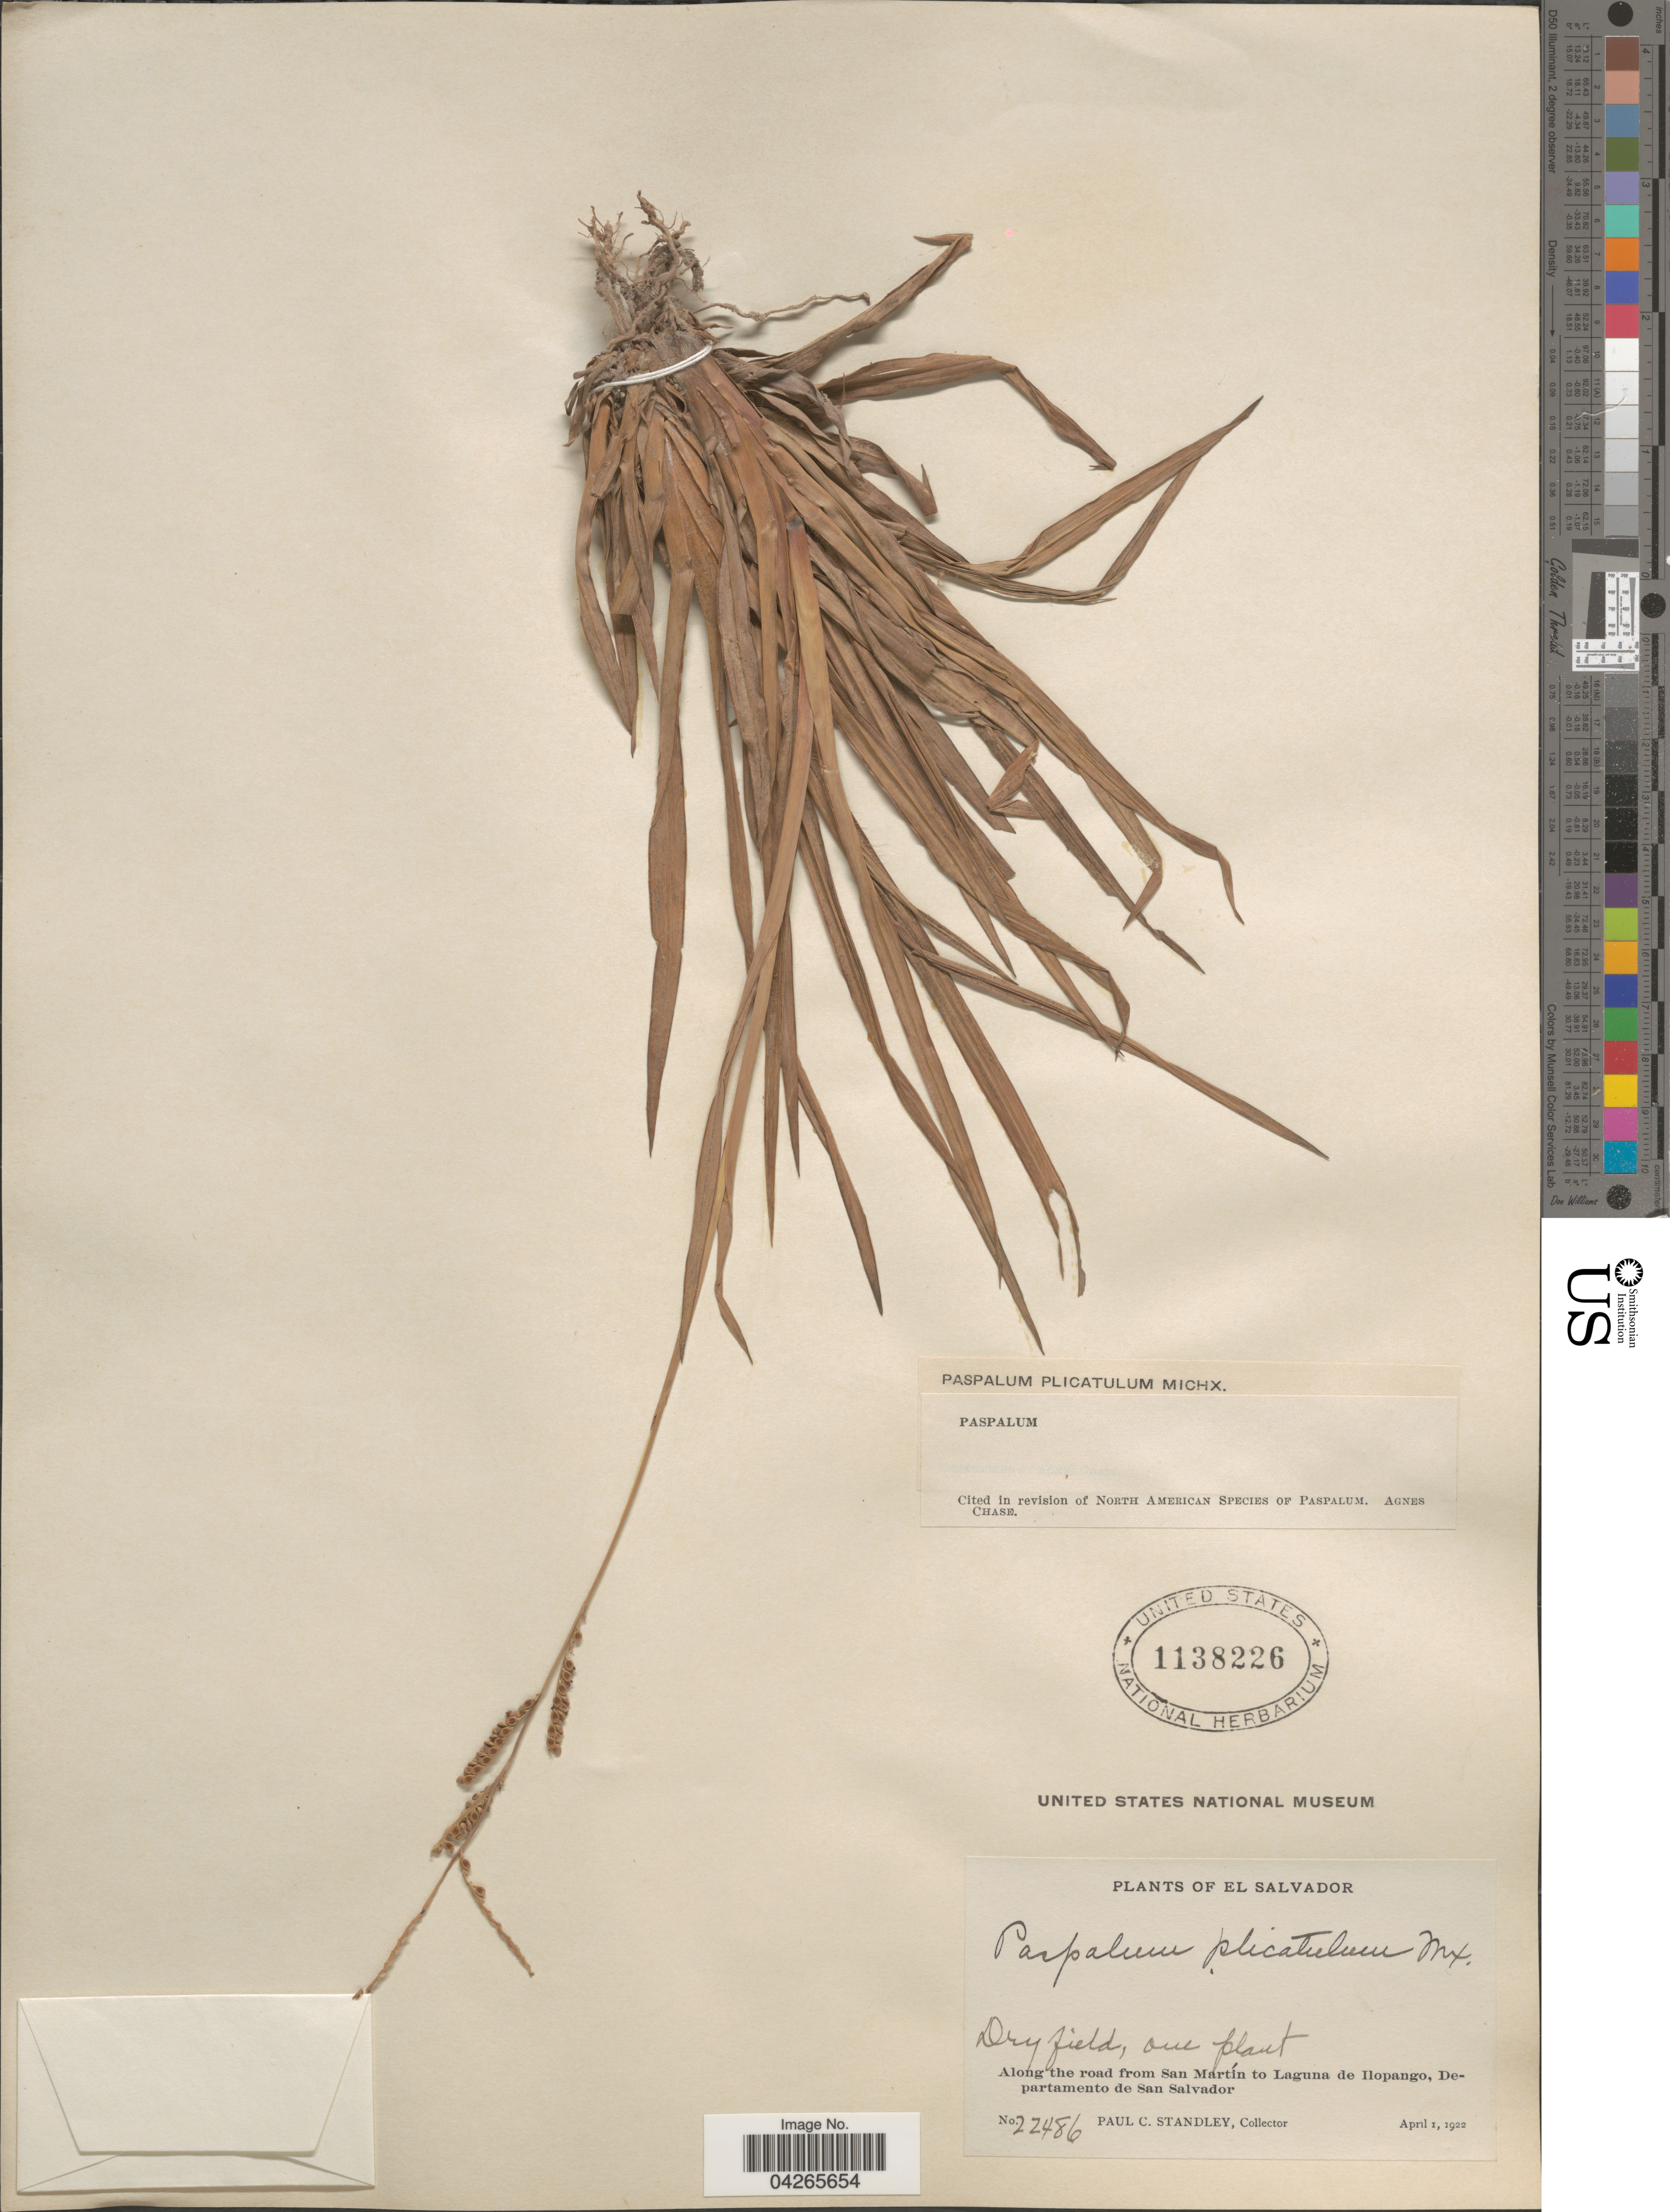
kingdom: Plantae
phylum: Tracheophyta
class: Liliopsida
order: Poales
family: Poaceae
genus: Paspalum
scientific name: Paspalum plicatulum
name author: Michx.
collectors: P. C. Standley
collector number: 22486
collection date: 1922-04-01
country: El Salvador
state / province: San Salvador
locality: Dry field. Along the road from San Martín to Laguna de Ilopango, Departamento de San Salvador.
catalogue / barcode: US 1138226